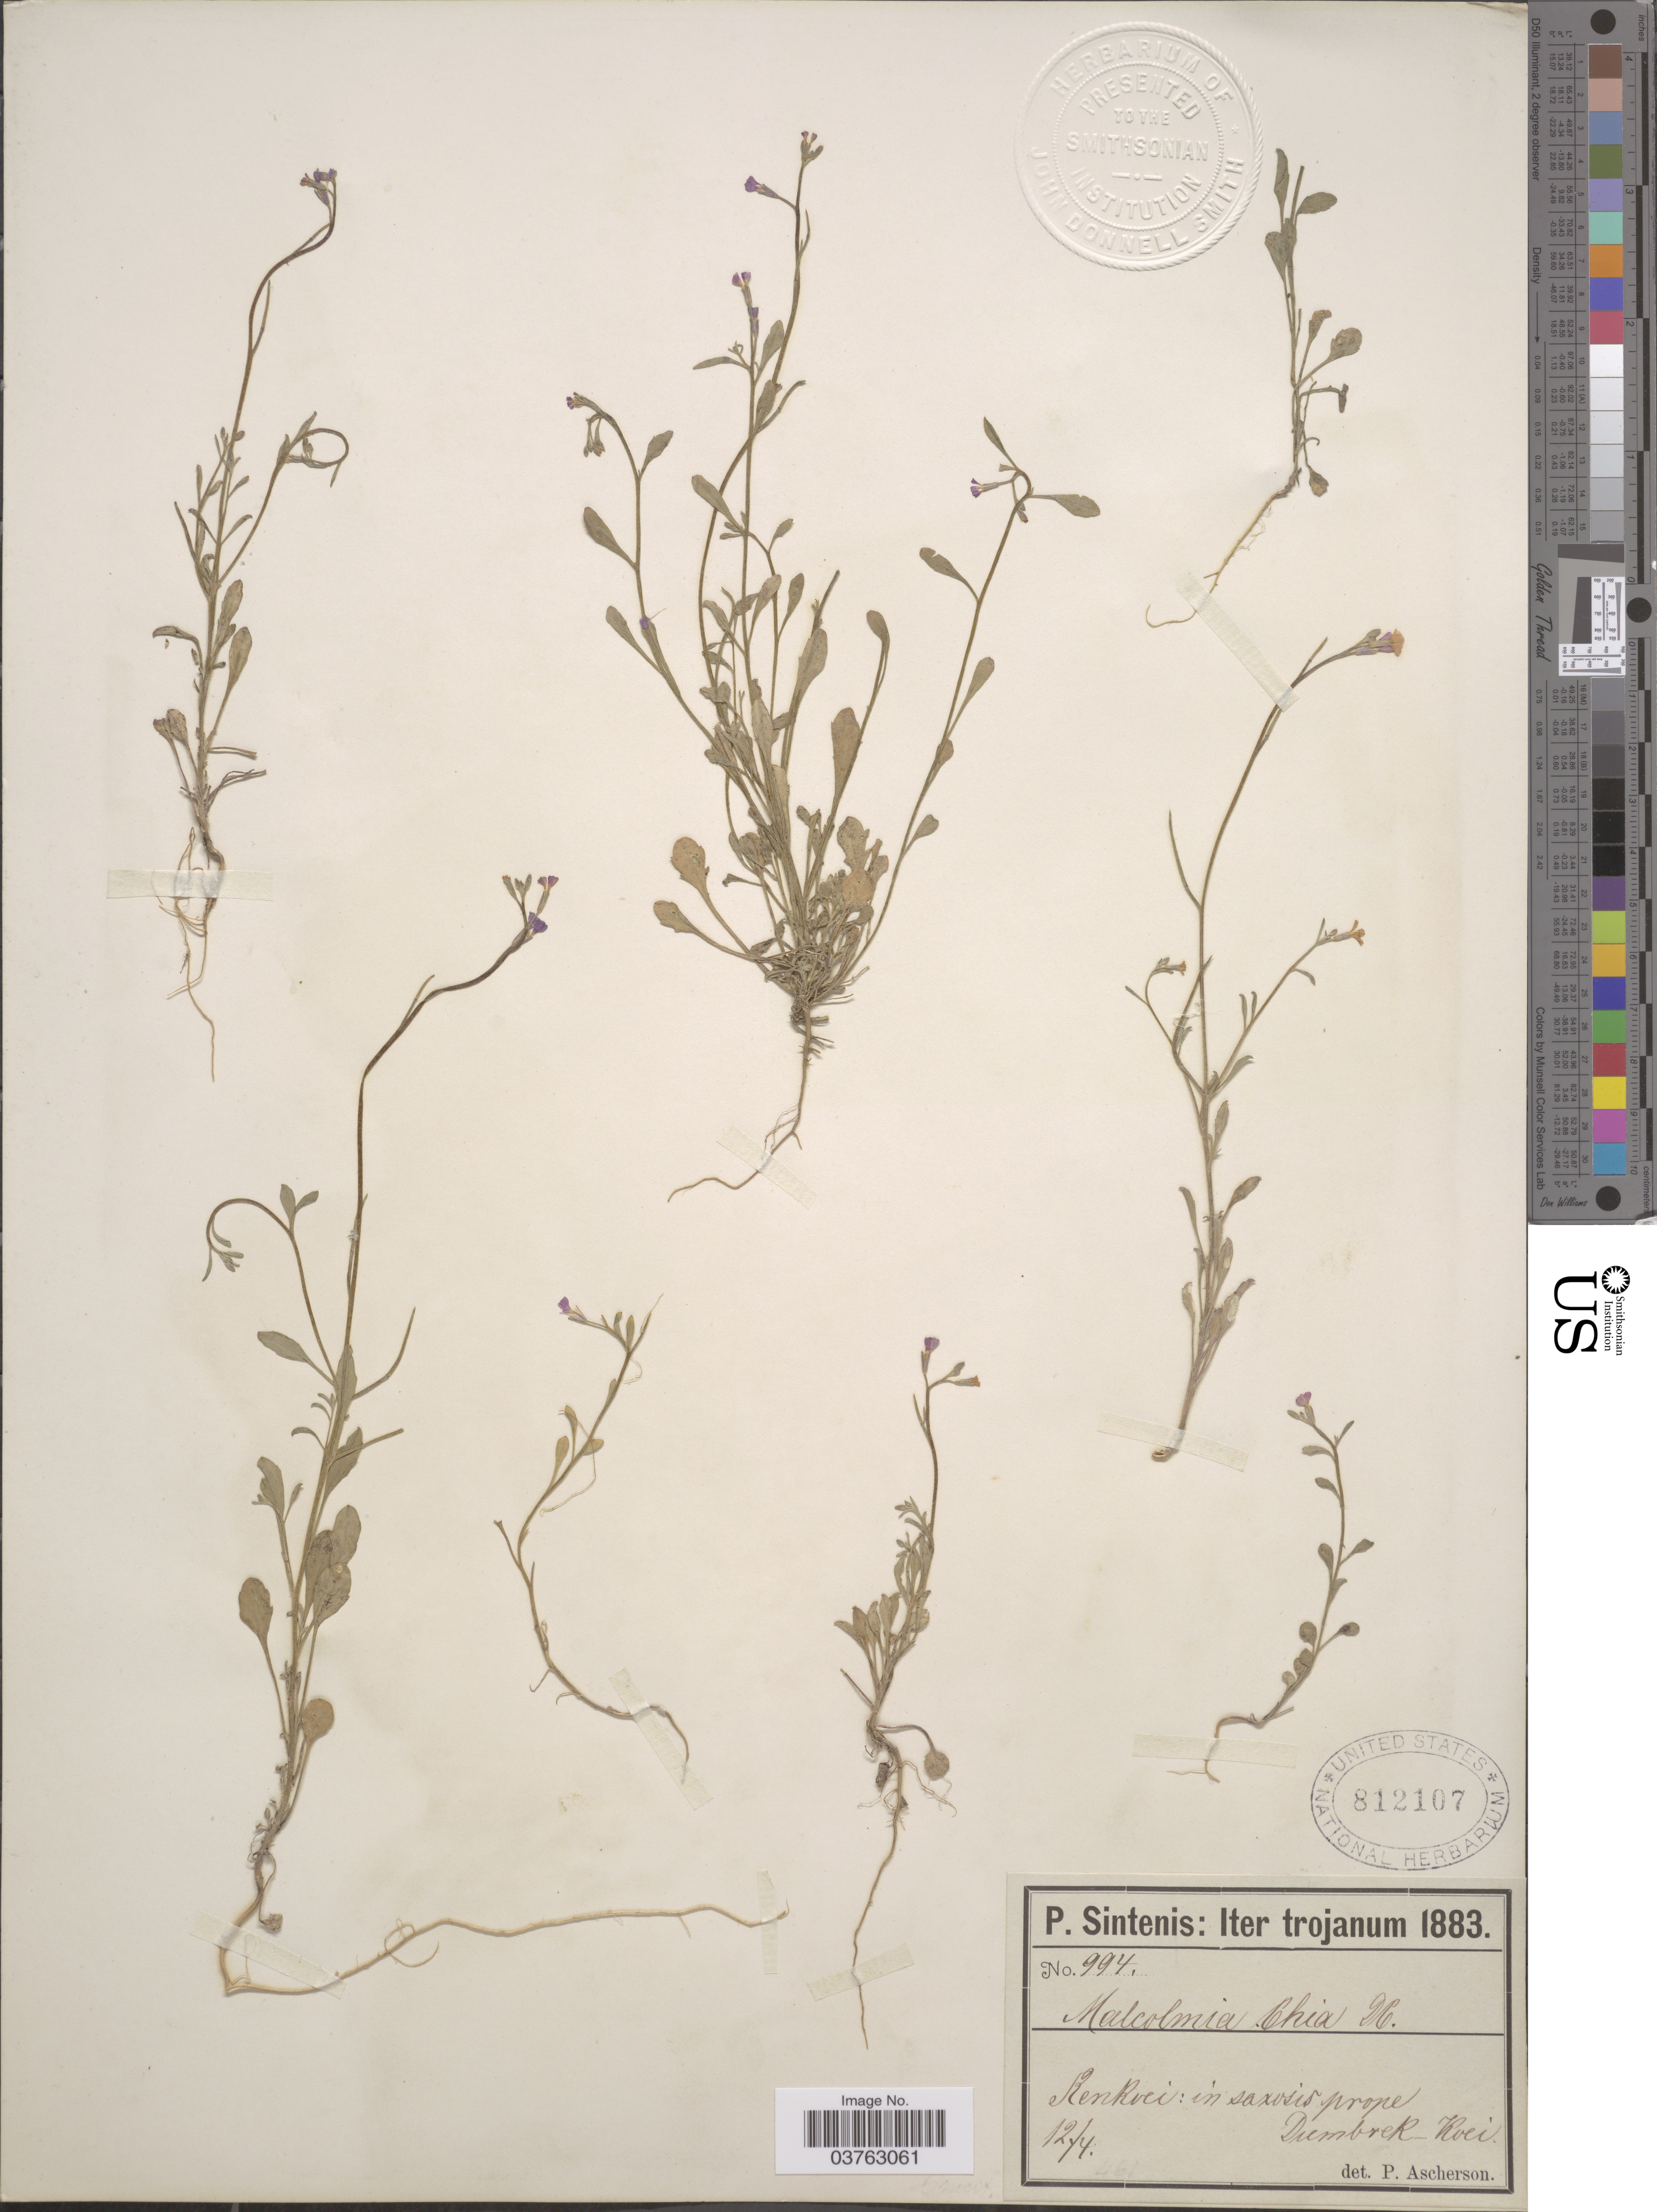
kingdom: Plantae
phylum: Tracheophyta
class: Magnoliopsida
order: Brassicales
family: Brassicaceae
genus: Malcolmia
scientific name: Malcolmia chia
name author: DC.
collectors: P. Sintenis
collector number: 994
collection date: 1883-04-12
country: Turkey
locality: Iter trojanum. Kenkoei: in saxosis prope Dumbrek-Koei.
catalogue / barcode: US 812107